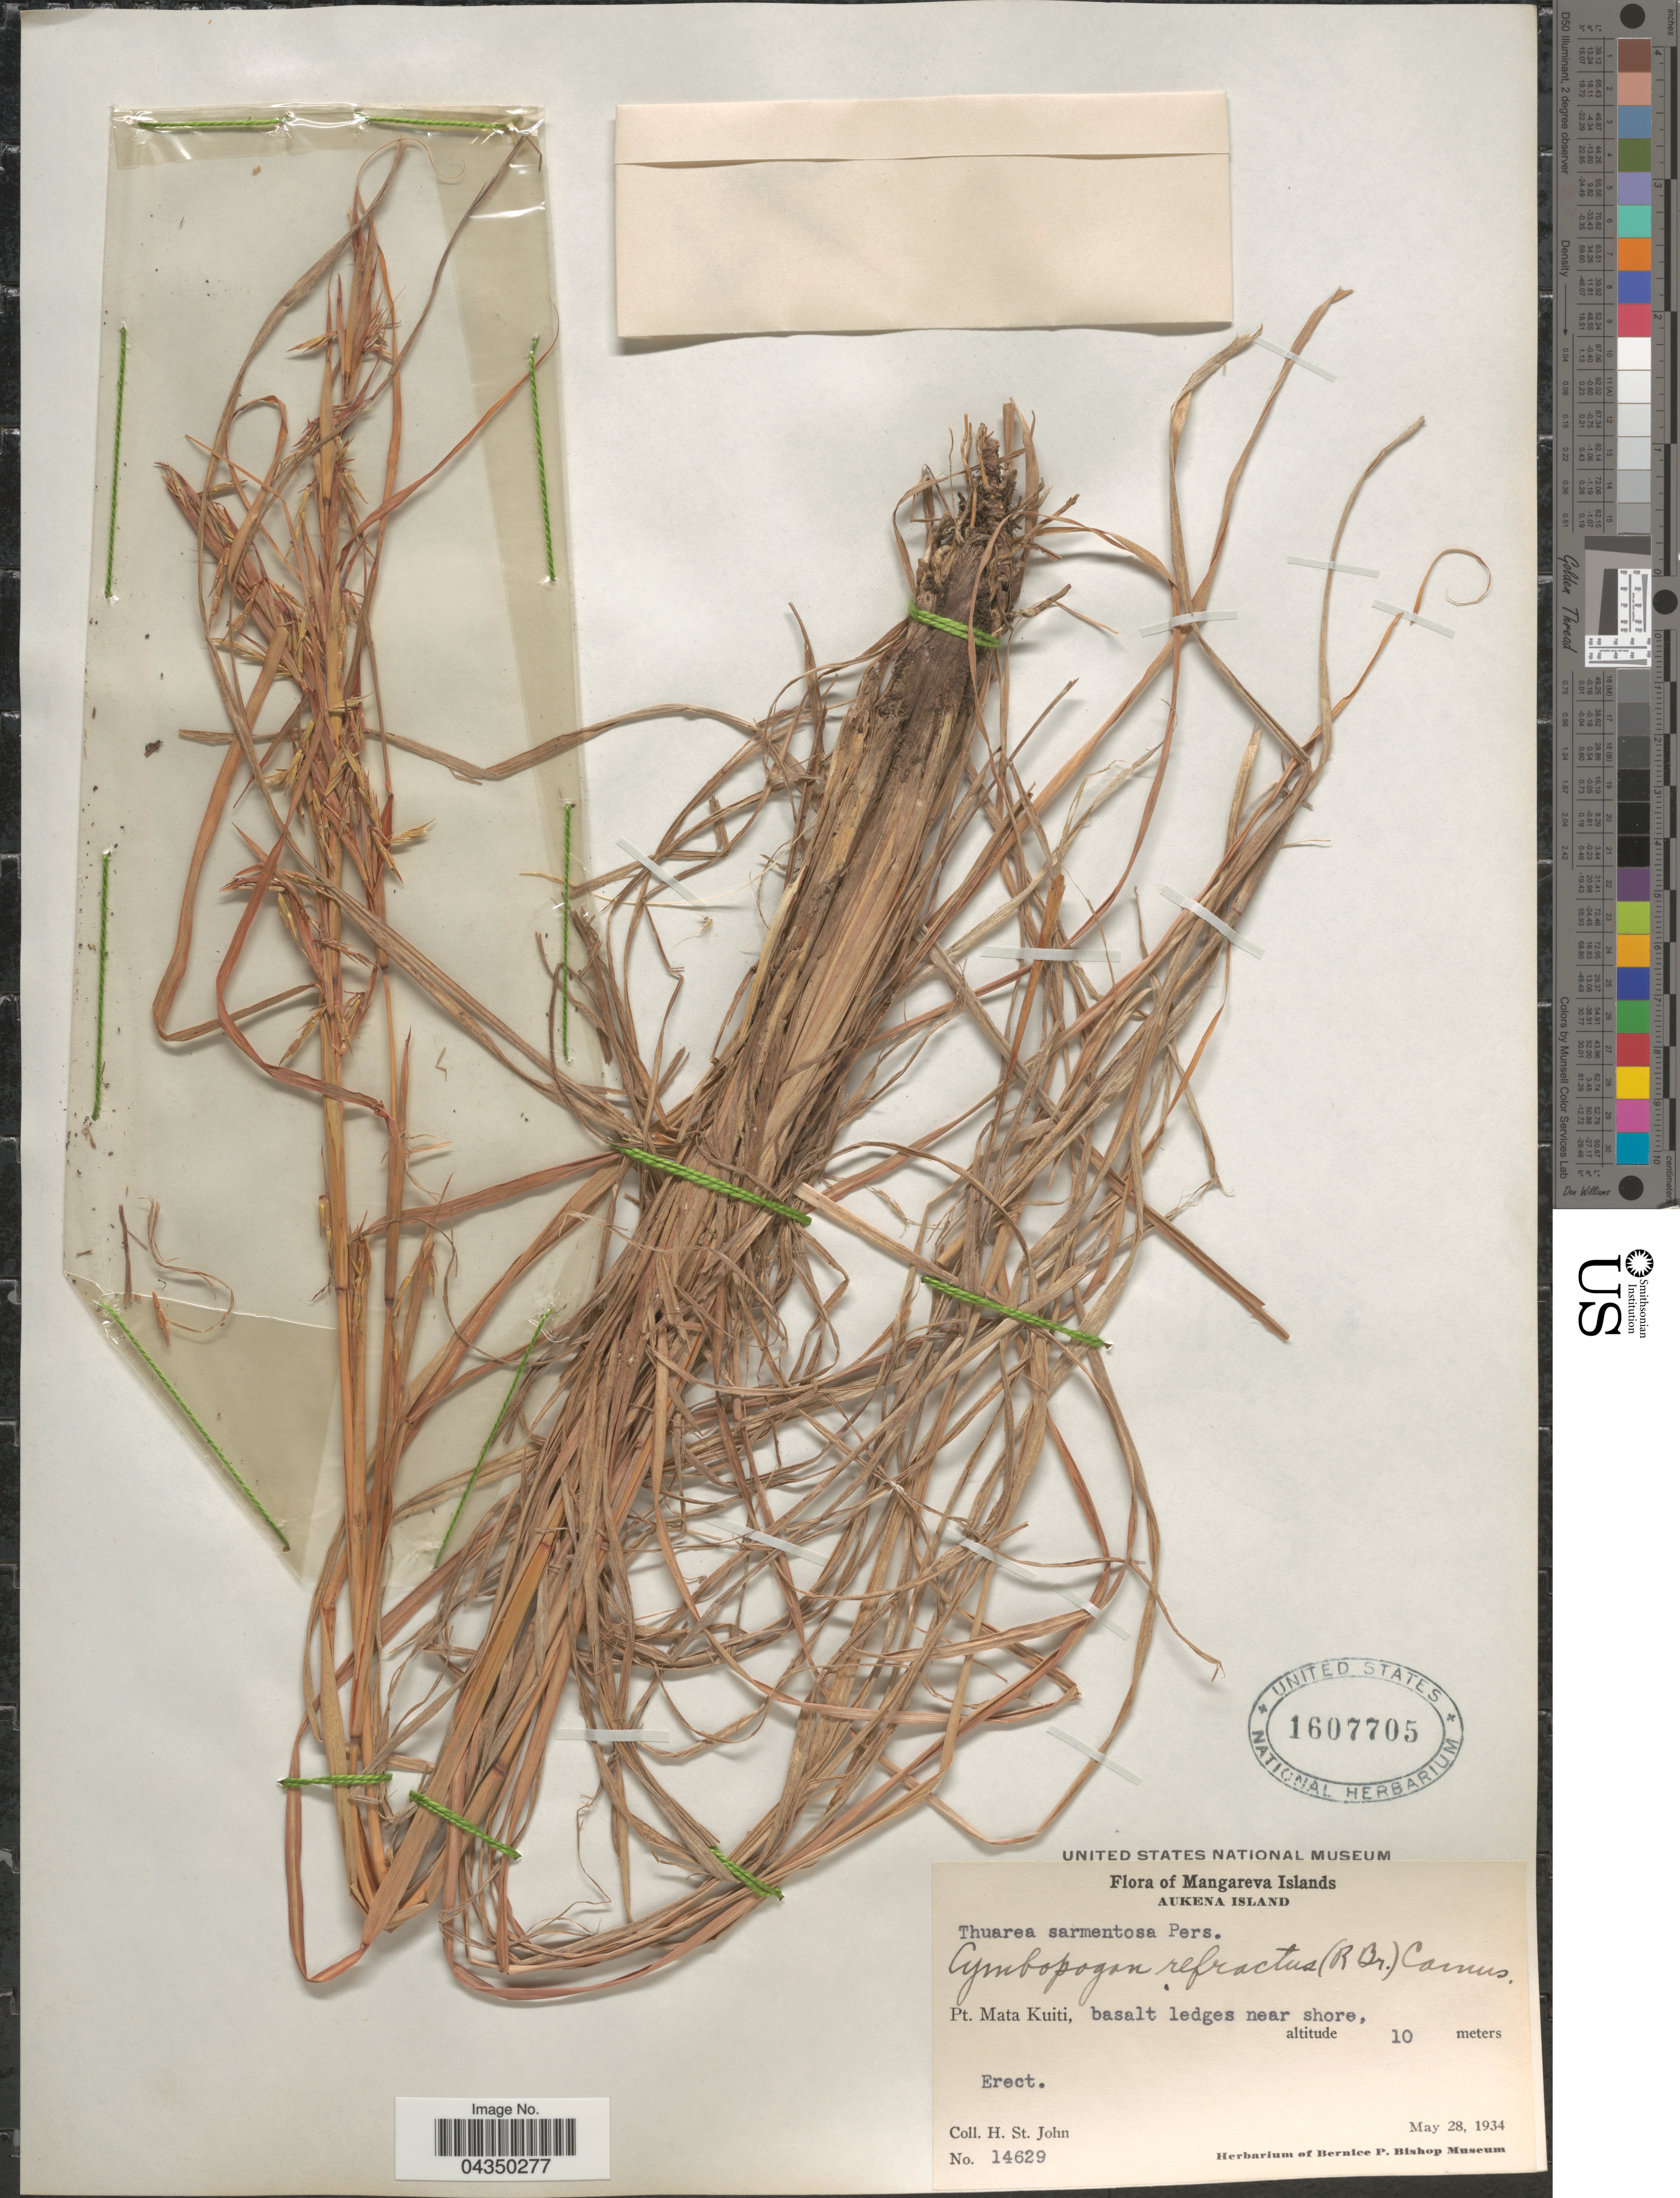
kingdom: Plantae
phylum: Tracheophyta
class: Liliopsida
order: Poales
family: Poaceae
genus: Cymbopogon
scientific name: Cymbopogon refractus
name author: (R. Br.) A. Camus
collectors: H. St. John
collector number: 14629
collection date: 1934-05-28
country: French Polynesia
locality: Mangareva Islands. Aukena Island. Pt. Mata Kuiti, basalt ledges near shore.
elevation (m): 10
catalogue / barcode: US 1607705